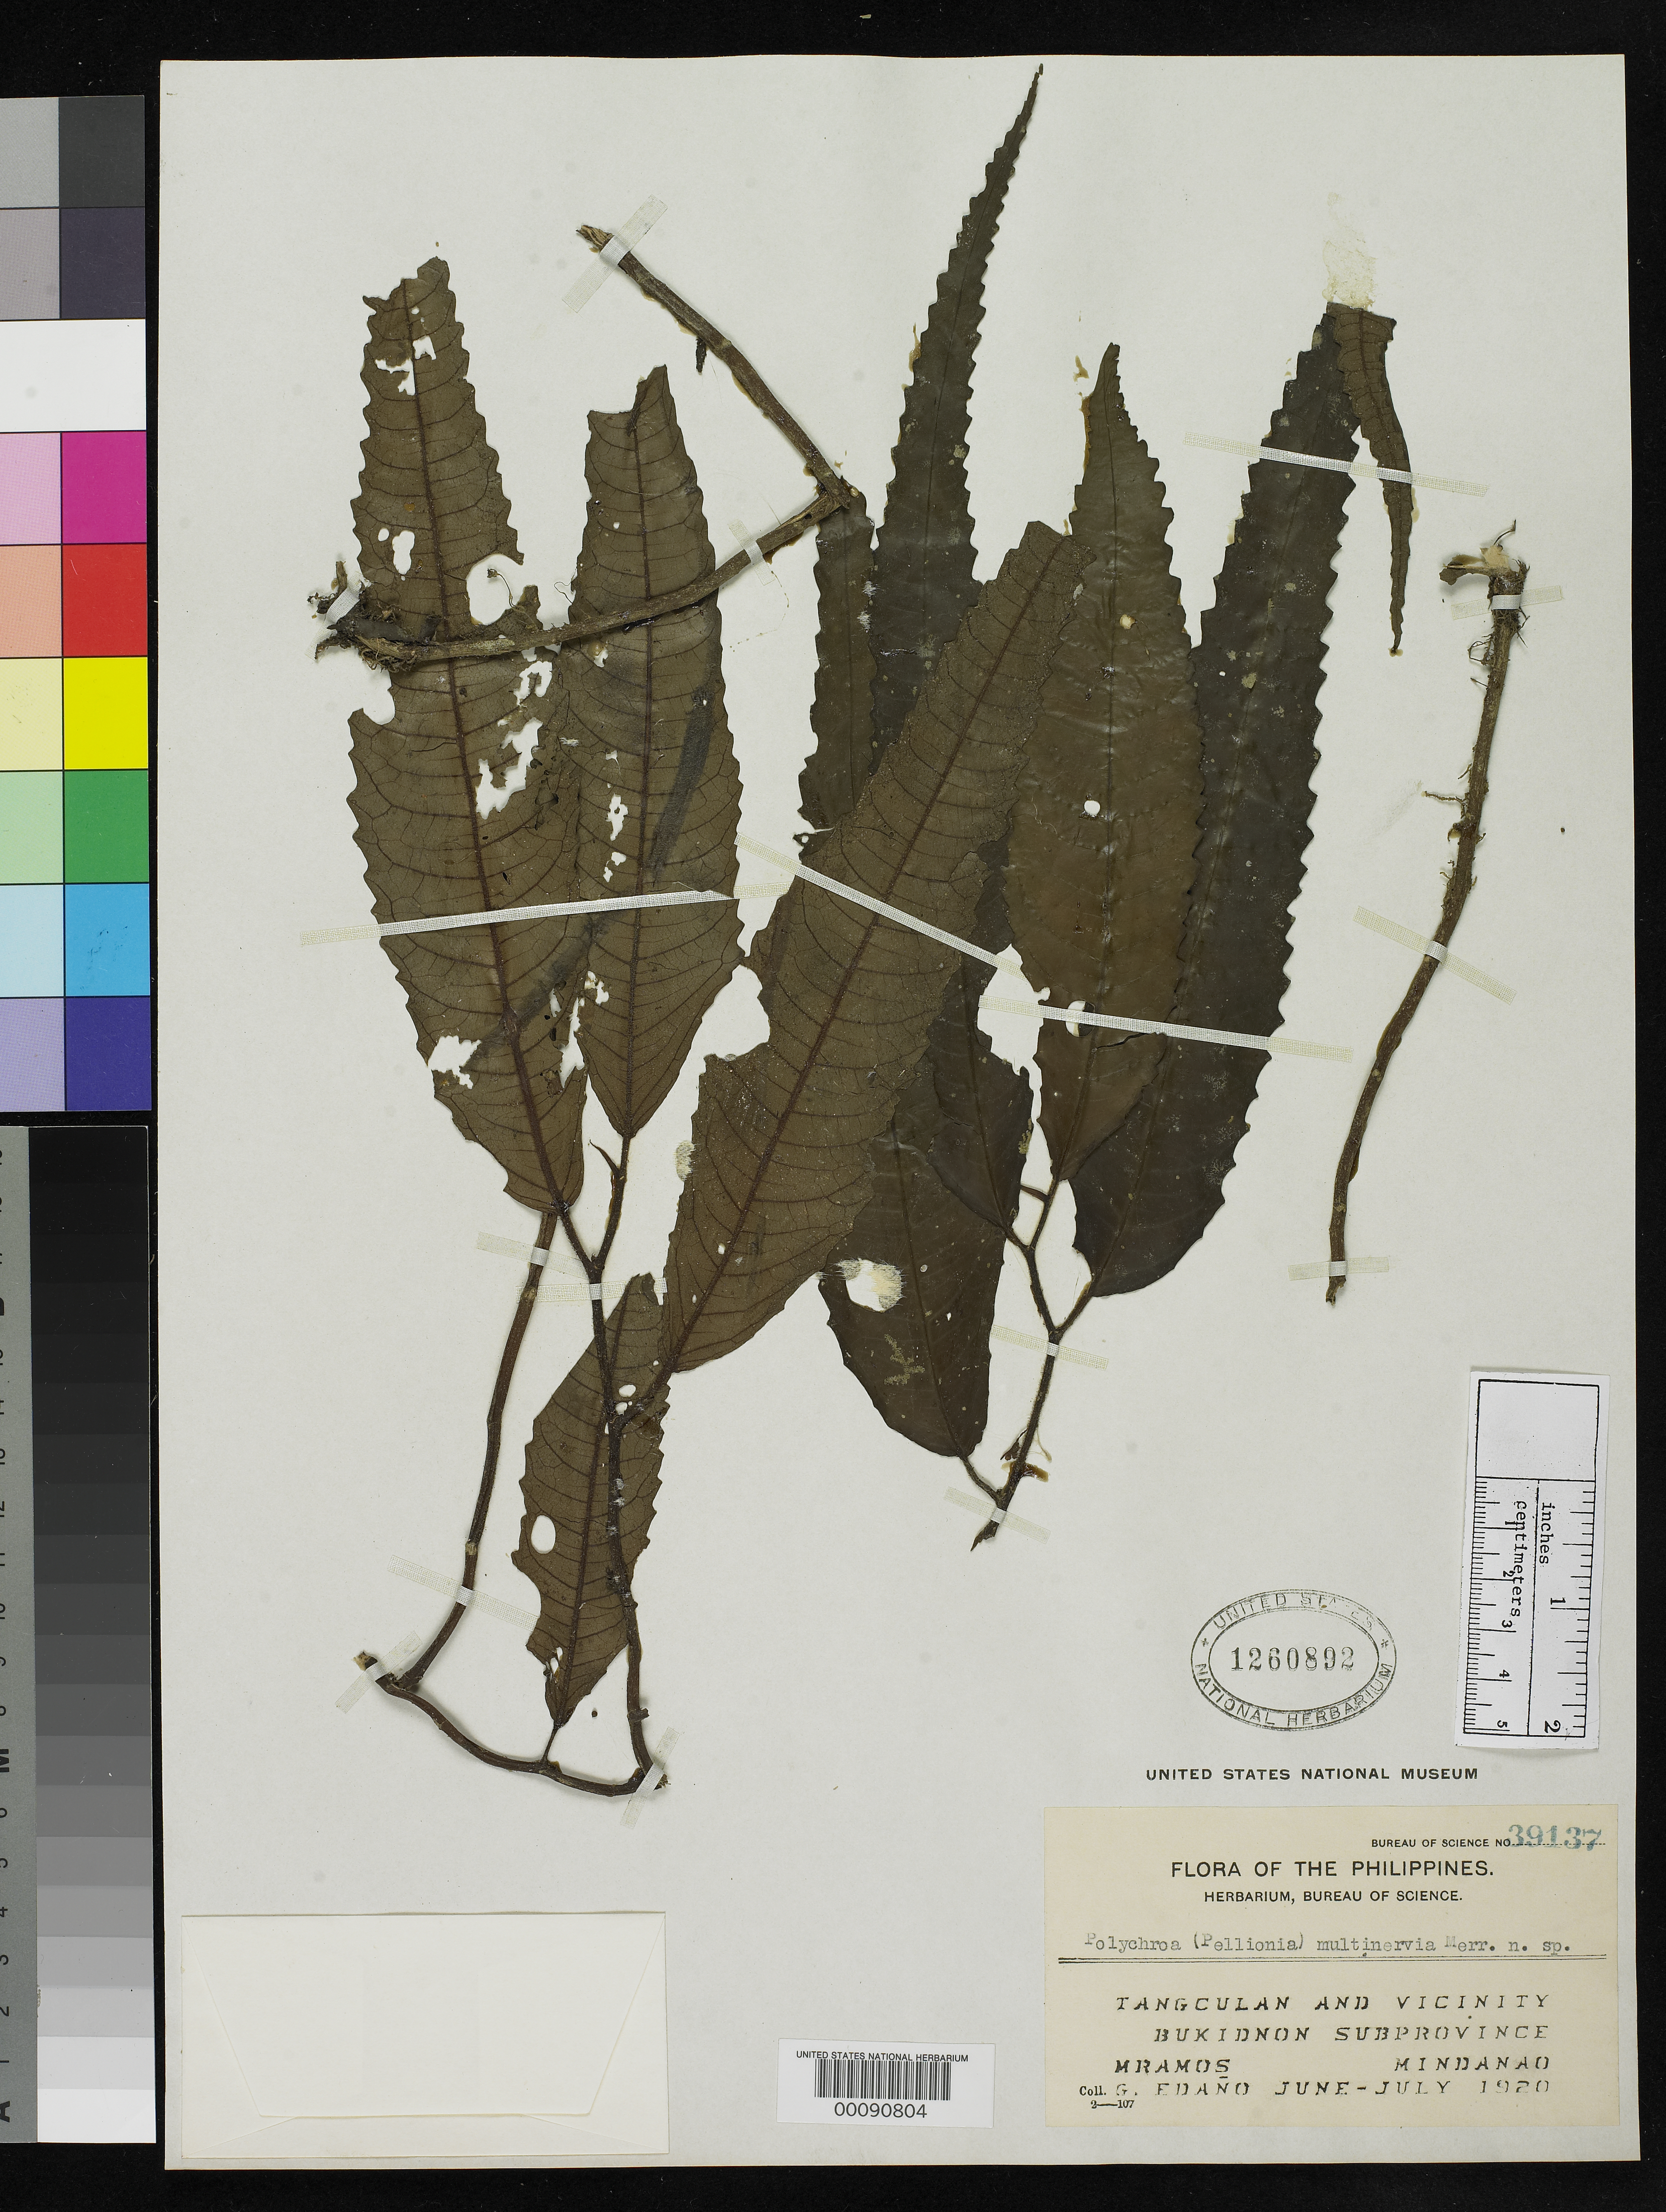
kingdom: Plantae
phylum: Tracheophyta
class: Magnoliopsida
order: Rosales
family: Urticaceae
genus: Polychroa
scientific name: Polychroa multinervia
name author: Merr.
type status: Isotype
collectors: M. Ramos & G. Edaño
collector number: Bur. Sci. 39137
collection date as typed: Jun 1920 to -- Jul 1920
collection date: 1920-06/1920-07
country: Philippines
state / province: Northern Mindanao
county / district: Bukidnon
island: Mindanao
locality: Tangculan and vicinity.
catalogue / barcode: US 1260892